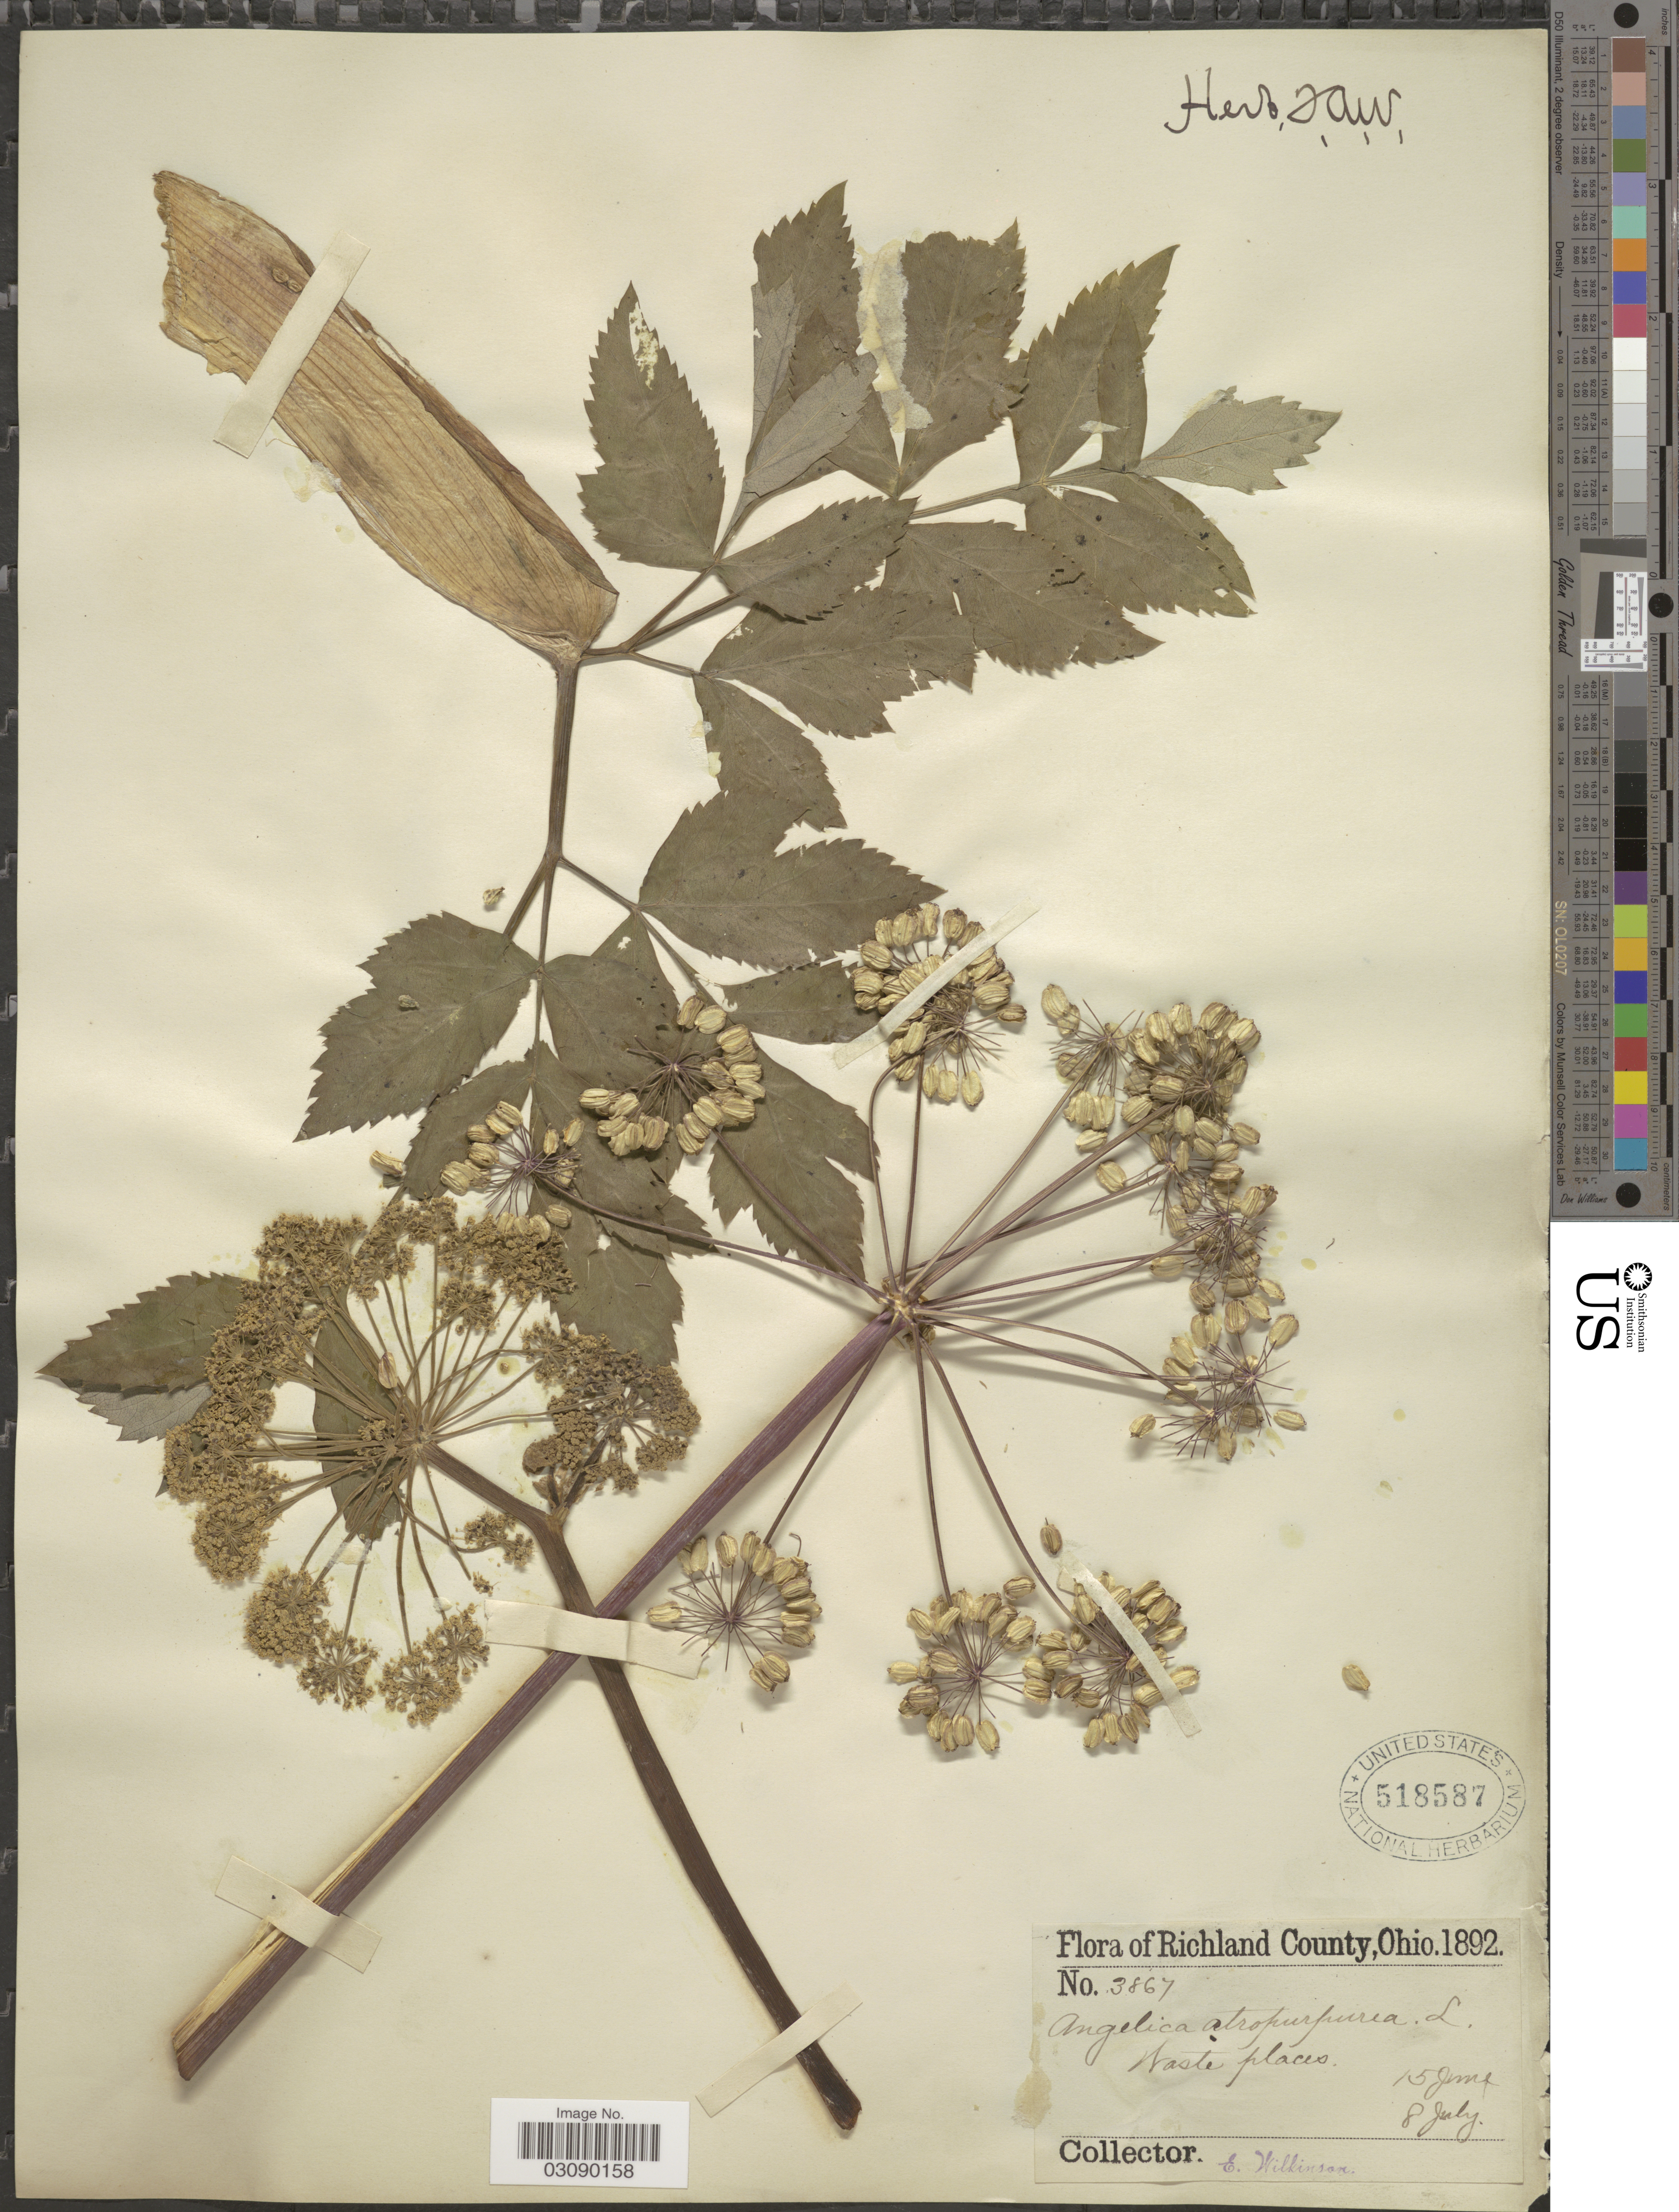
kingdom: Plantae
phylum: Tracheophyta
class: Magnoliopsida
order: Apiales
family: Apiaceae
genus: Angelica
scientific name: Angelica atropurpurea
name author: L.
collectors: E. Wilkinson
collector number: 3867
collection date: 1892-06-15/1892-07-08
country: United States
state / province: Ohio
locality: Richland County.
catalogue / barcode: US 518587